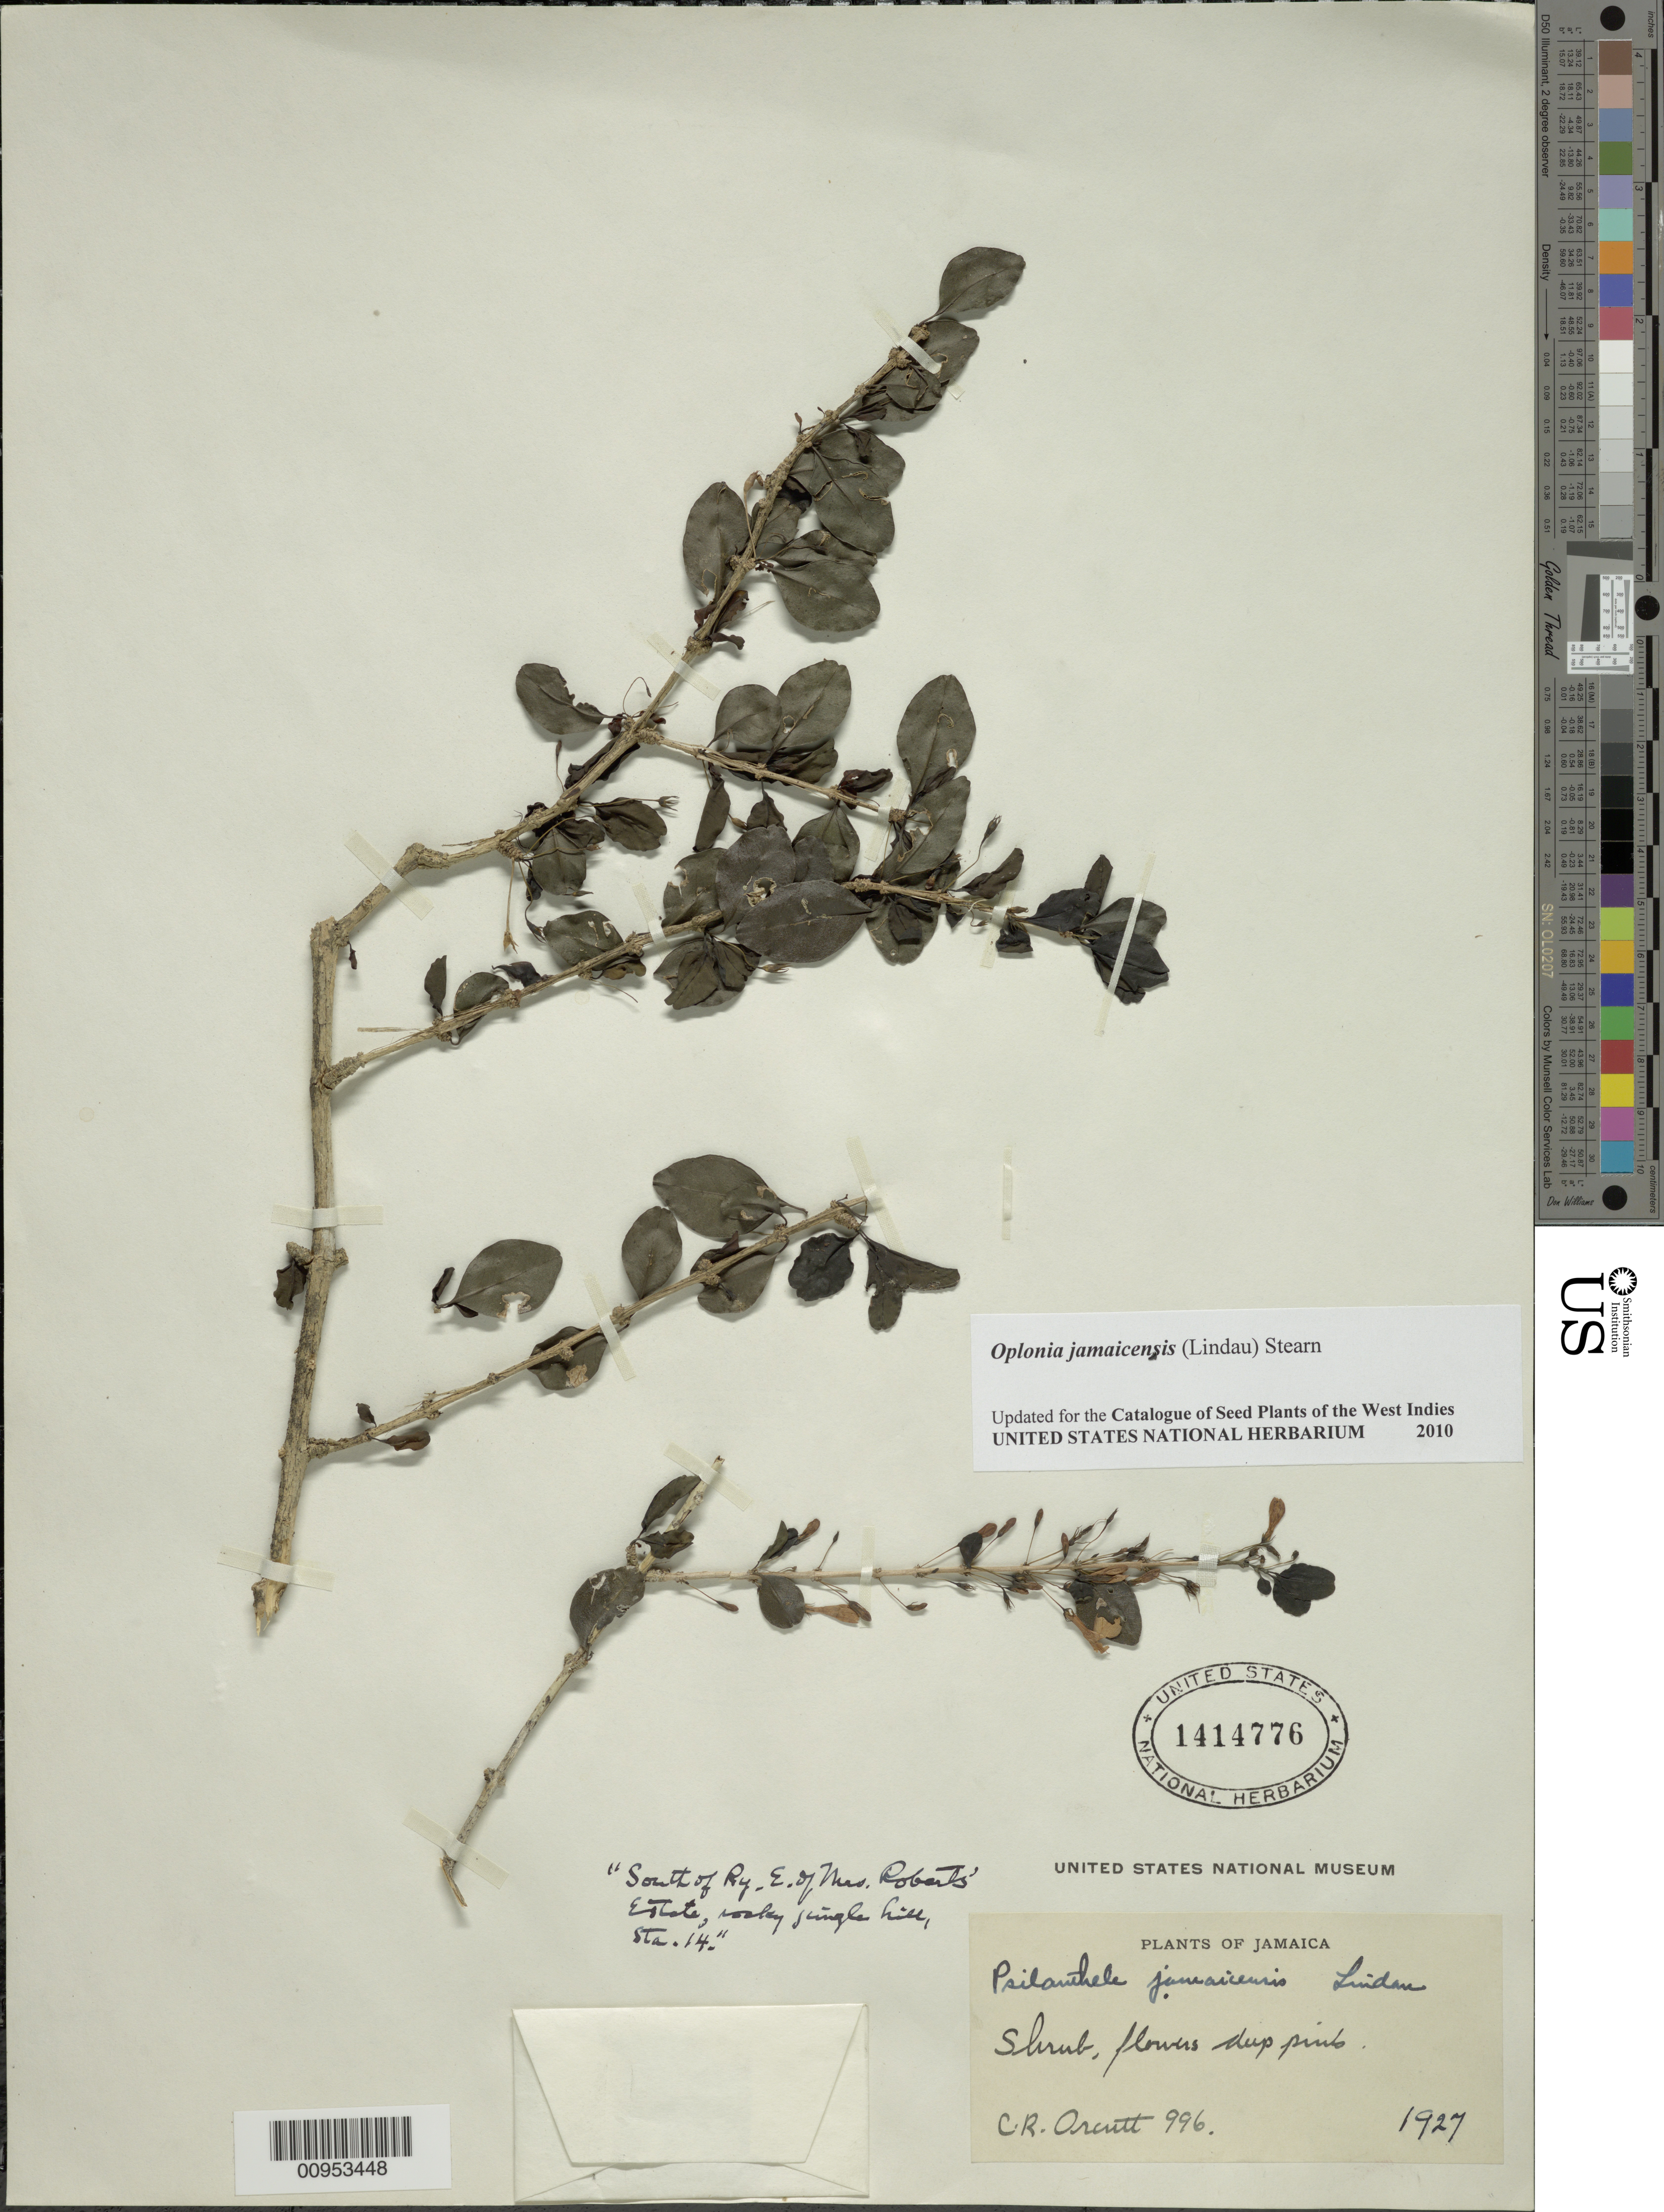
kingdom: Plantae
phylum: Tracheophyta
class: Magnoliopsida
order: Lamiales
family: Acanthaceae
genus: Oplonia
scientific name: Oplonia jamaicensis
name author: (Lindau) Stearn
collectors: C. R. Orcutt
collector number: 996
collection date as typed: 1927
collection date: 1927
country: Jamaica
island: Jamaica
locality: South of Ry. E of Mrs. Robert's Estate, Sta. 14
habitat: Rocky jungle hill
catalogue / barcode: US 1414776